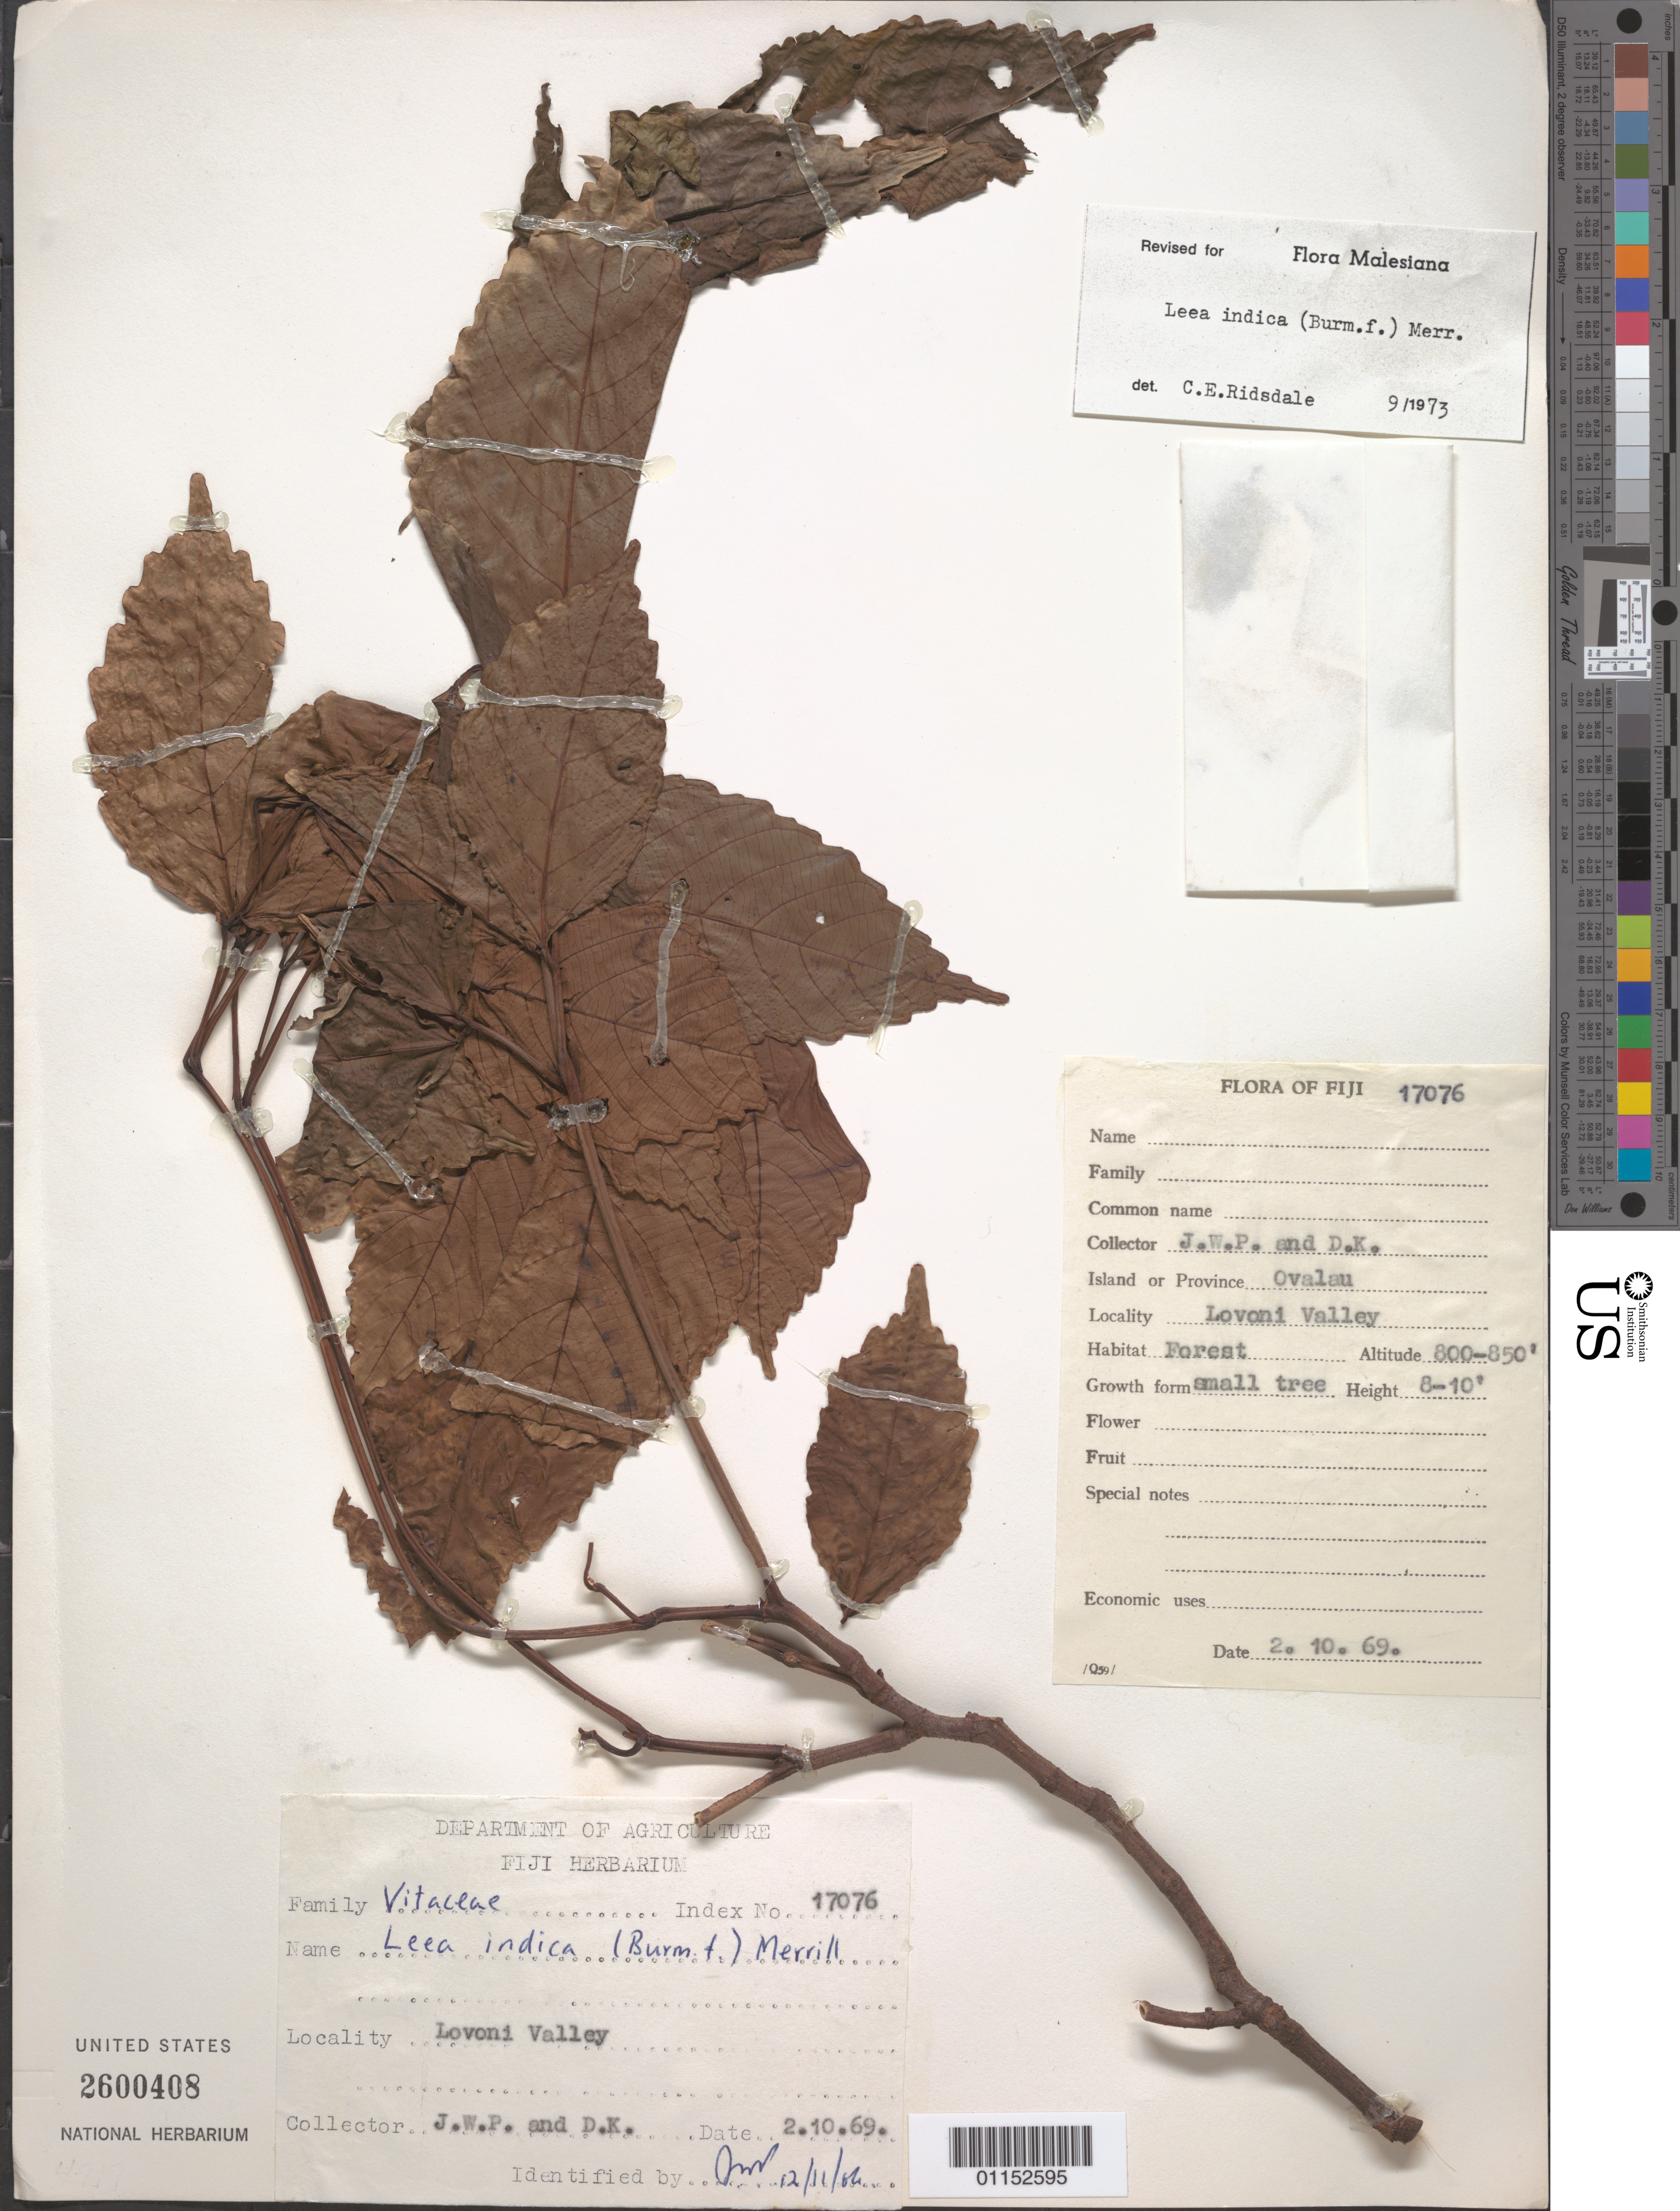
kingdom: Plantae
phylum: Tracheophyta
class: Magnoliopsida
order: Vitales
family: Vitaceae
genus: Leea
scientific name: Leea guineensis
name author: G. Don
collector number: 17076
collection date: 1969-10-02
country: Fiji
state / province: Ovalau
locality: Lovoni Valley.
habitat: Forest, small tree.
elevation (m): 800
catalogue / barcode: US 2600408